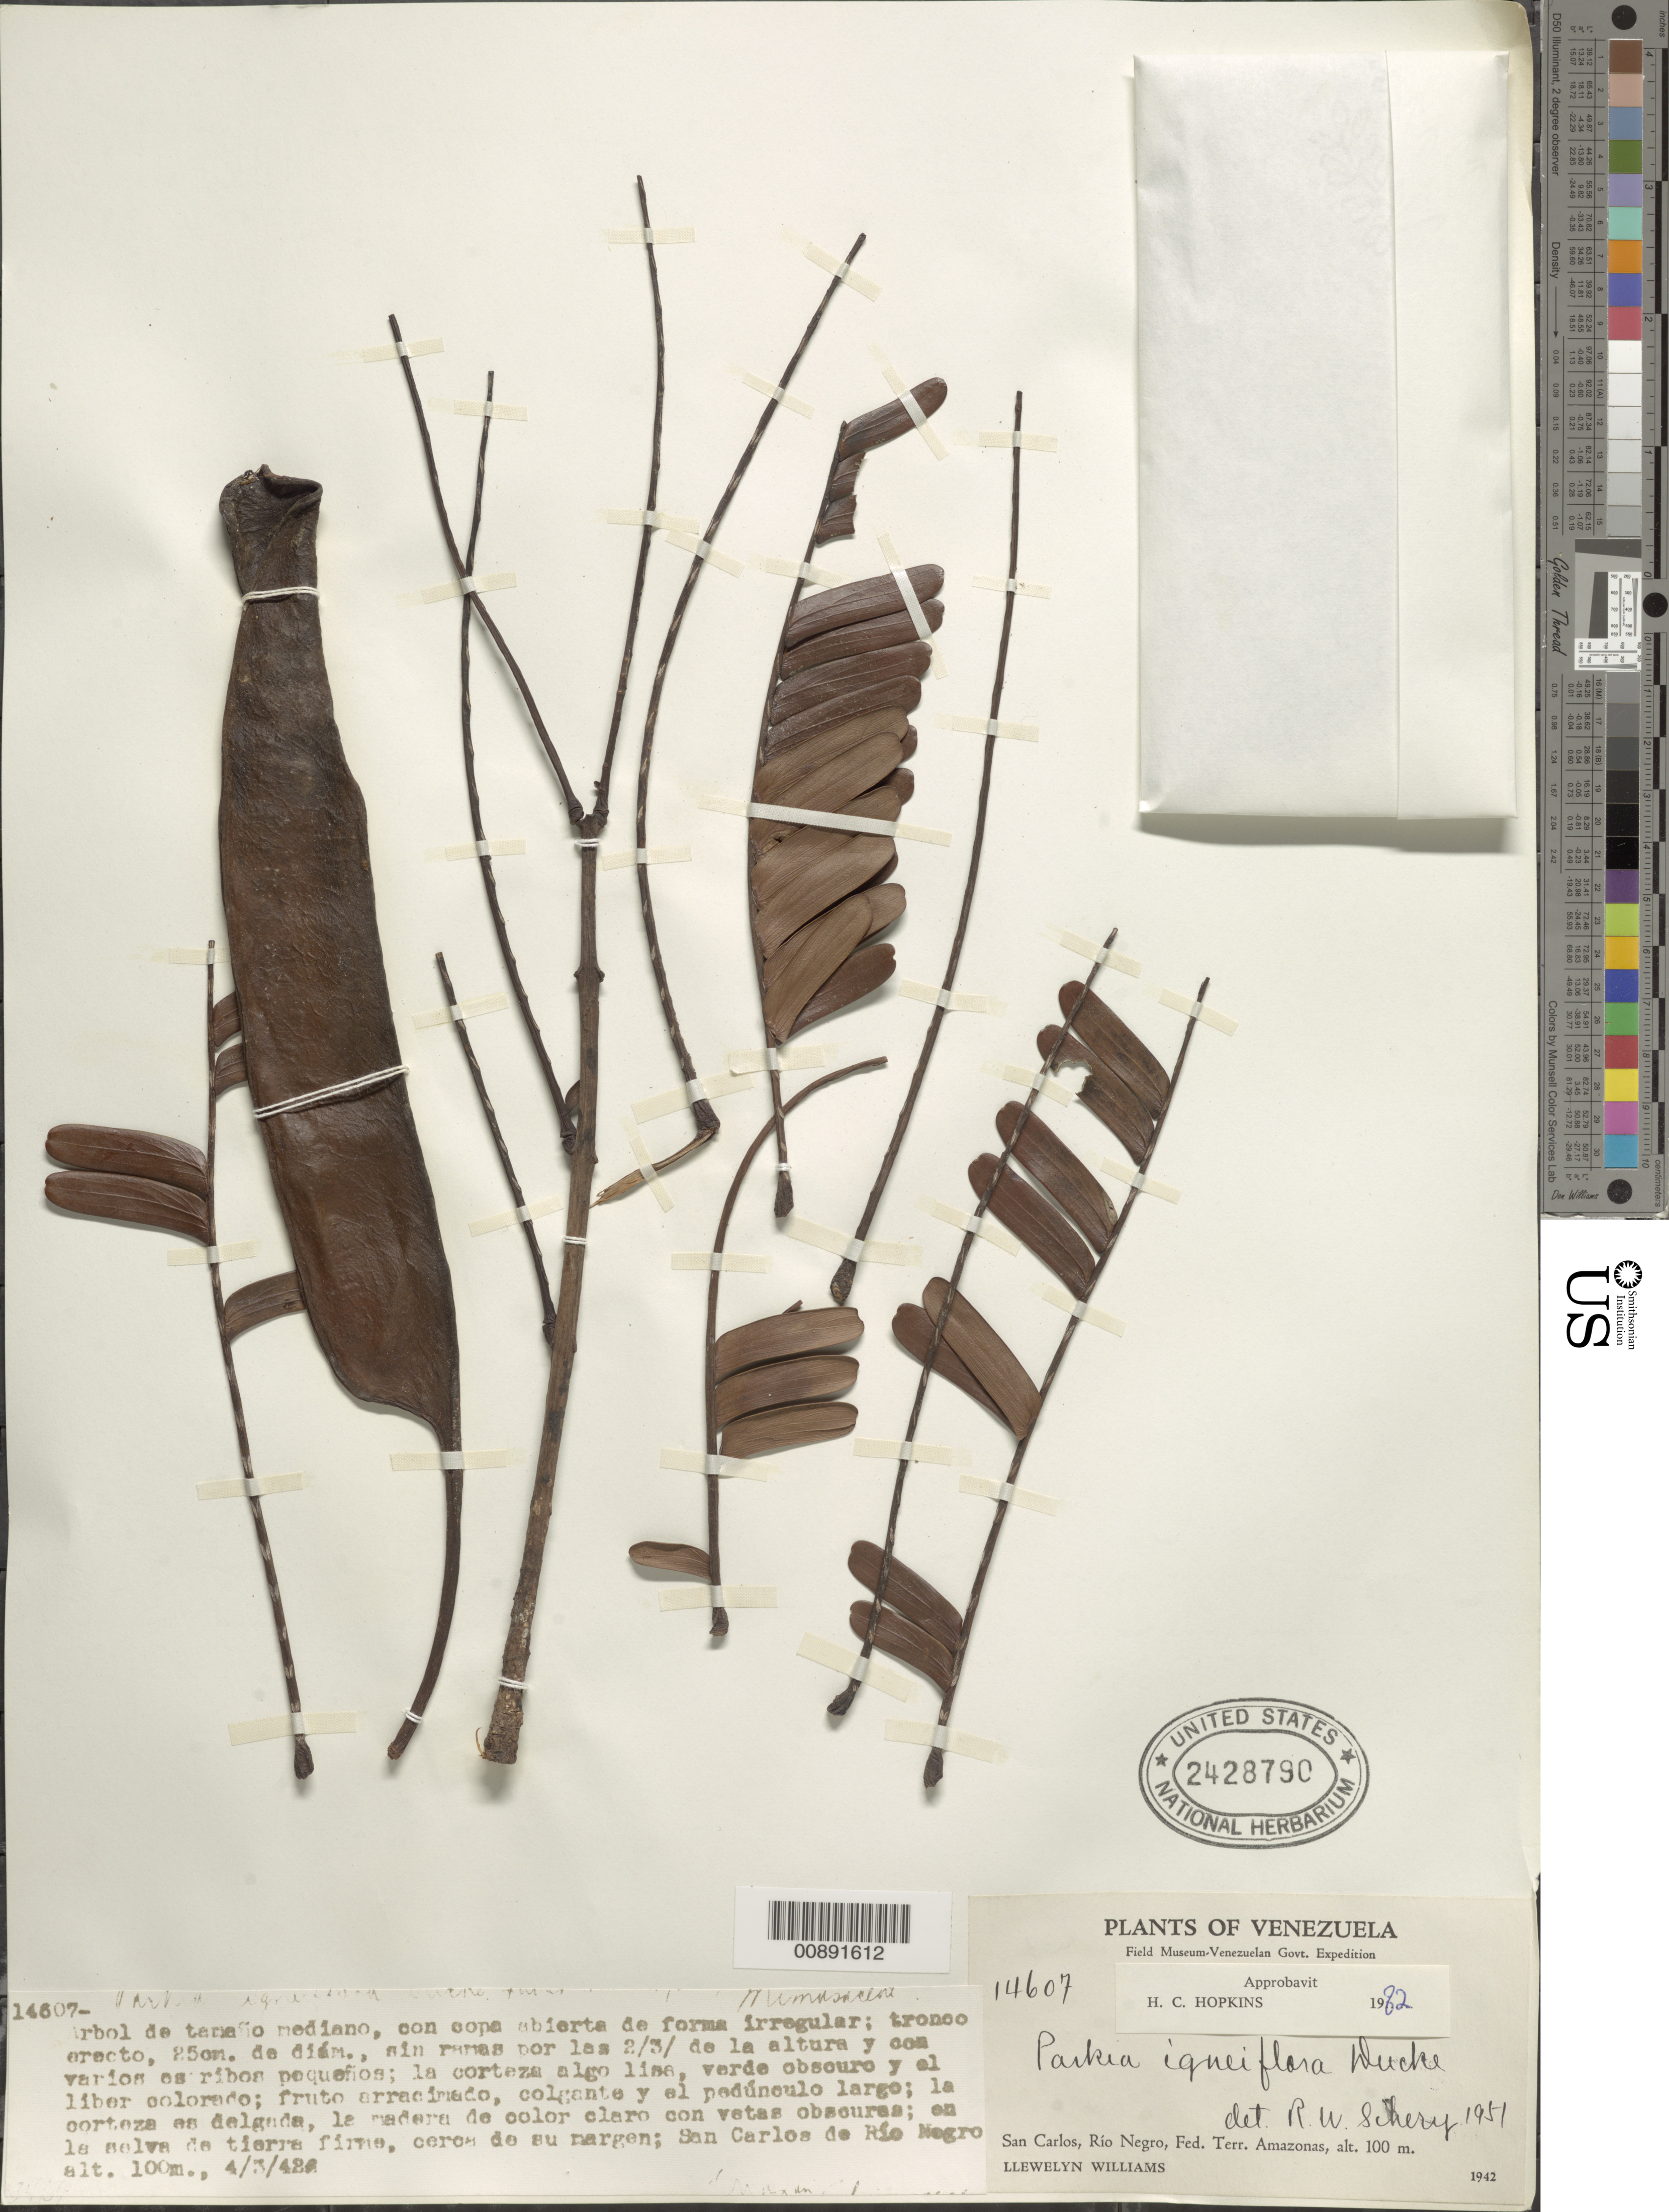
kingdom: Plantae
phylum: Tracheophyta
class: Magnoliopsida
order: Fabales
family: Fabaceae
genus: Parkia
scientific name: Parkia igneiflora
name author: Ducke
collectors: Ll. Williams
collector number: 14607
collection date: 1926-03-04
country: Venezuela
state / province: Amazonas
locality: San Carlos, Rio Negro, Fed. Terr. Amazonas. Venezuela.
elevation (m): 100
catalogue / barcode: US 2428790